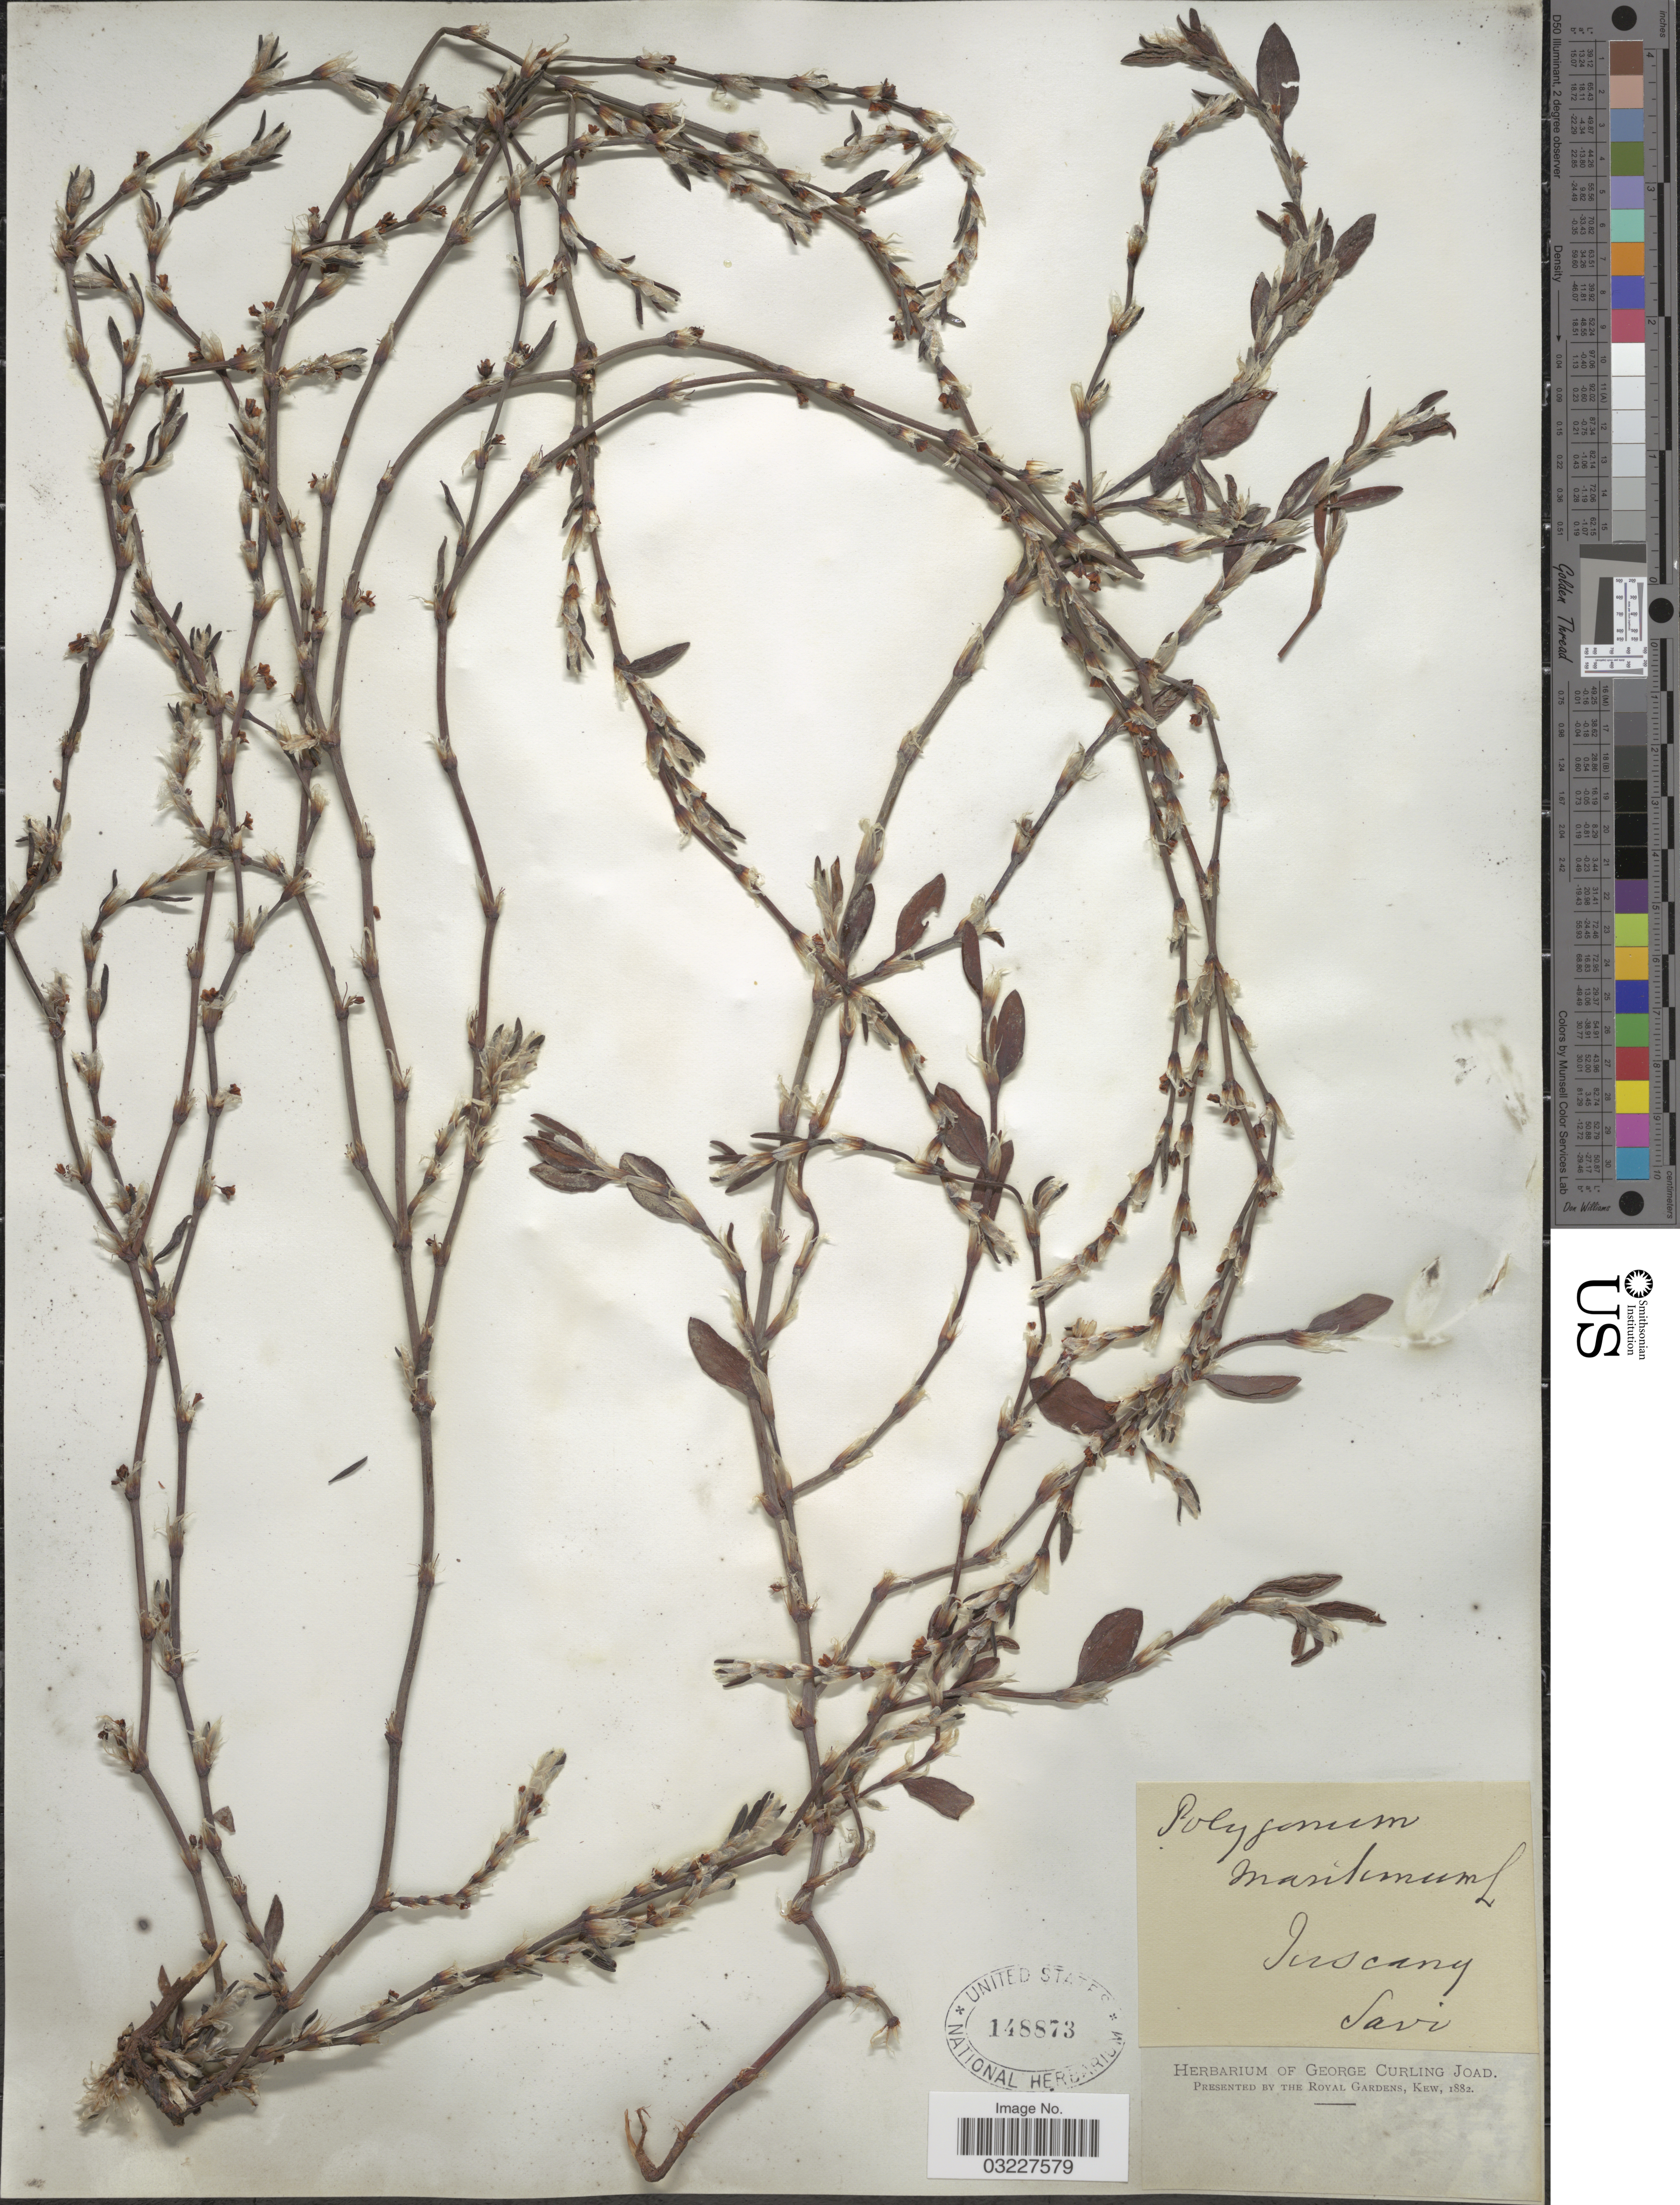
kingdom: Plantae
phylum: Tracheophyta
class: Magnoliopsida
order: Caryophyllales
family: Polygonaceae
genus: Polygonum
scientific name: Polygonum maritimum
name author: L.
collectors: G. Savi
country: Italy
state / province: Tuscany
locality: Tuscany.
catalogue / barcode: US 148873